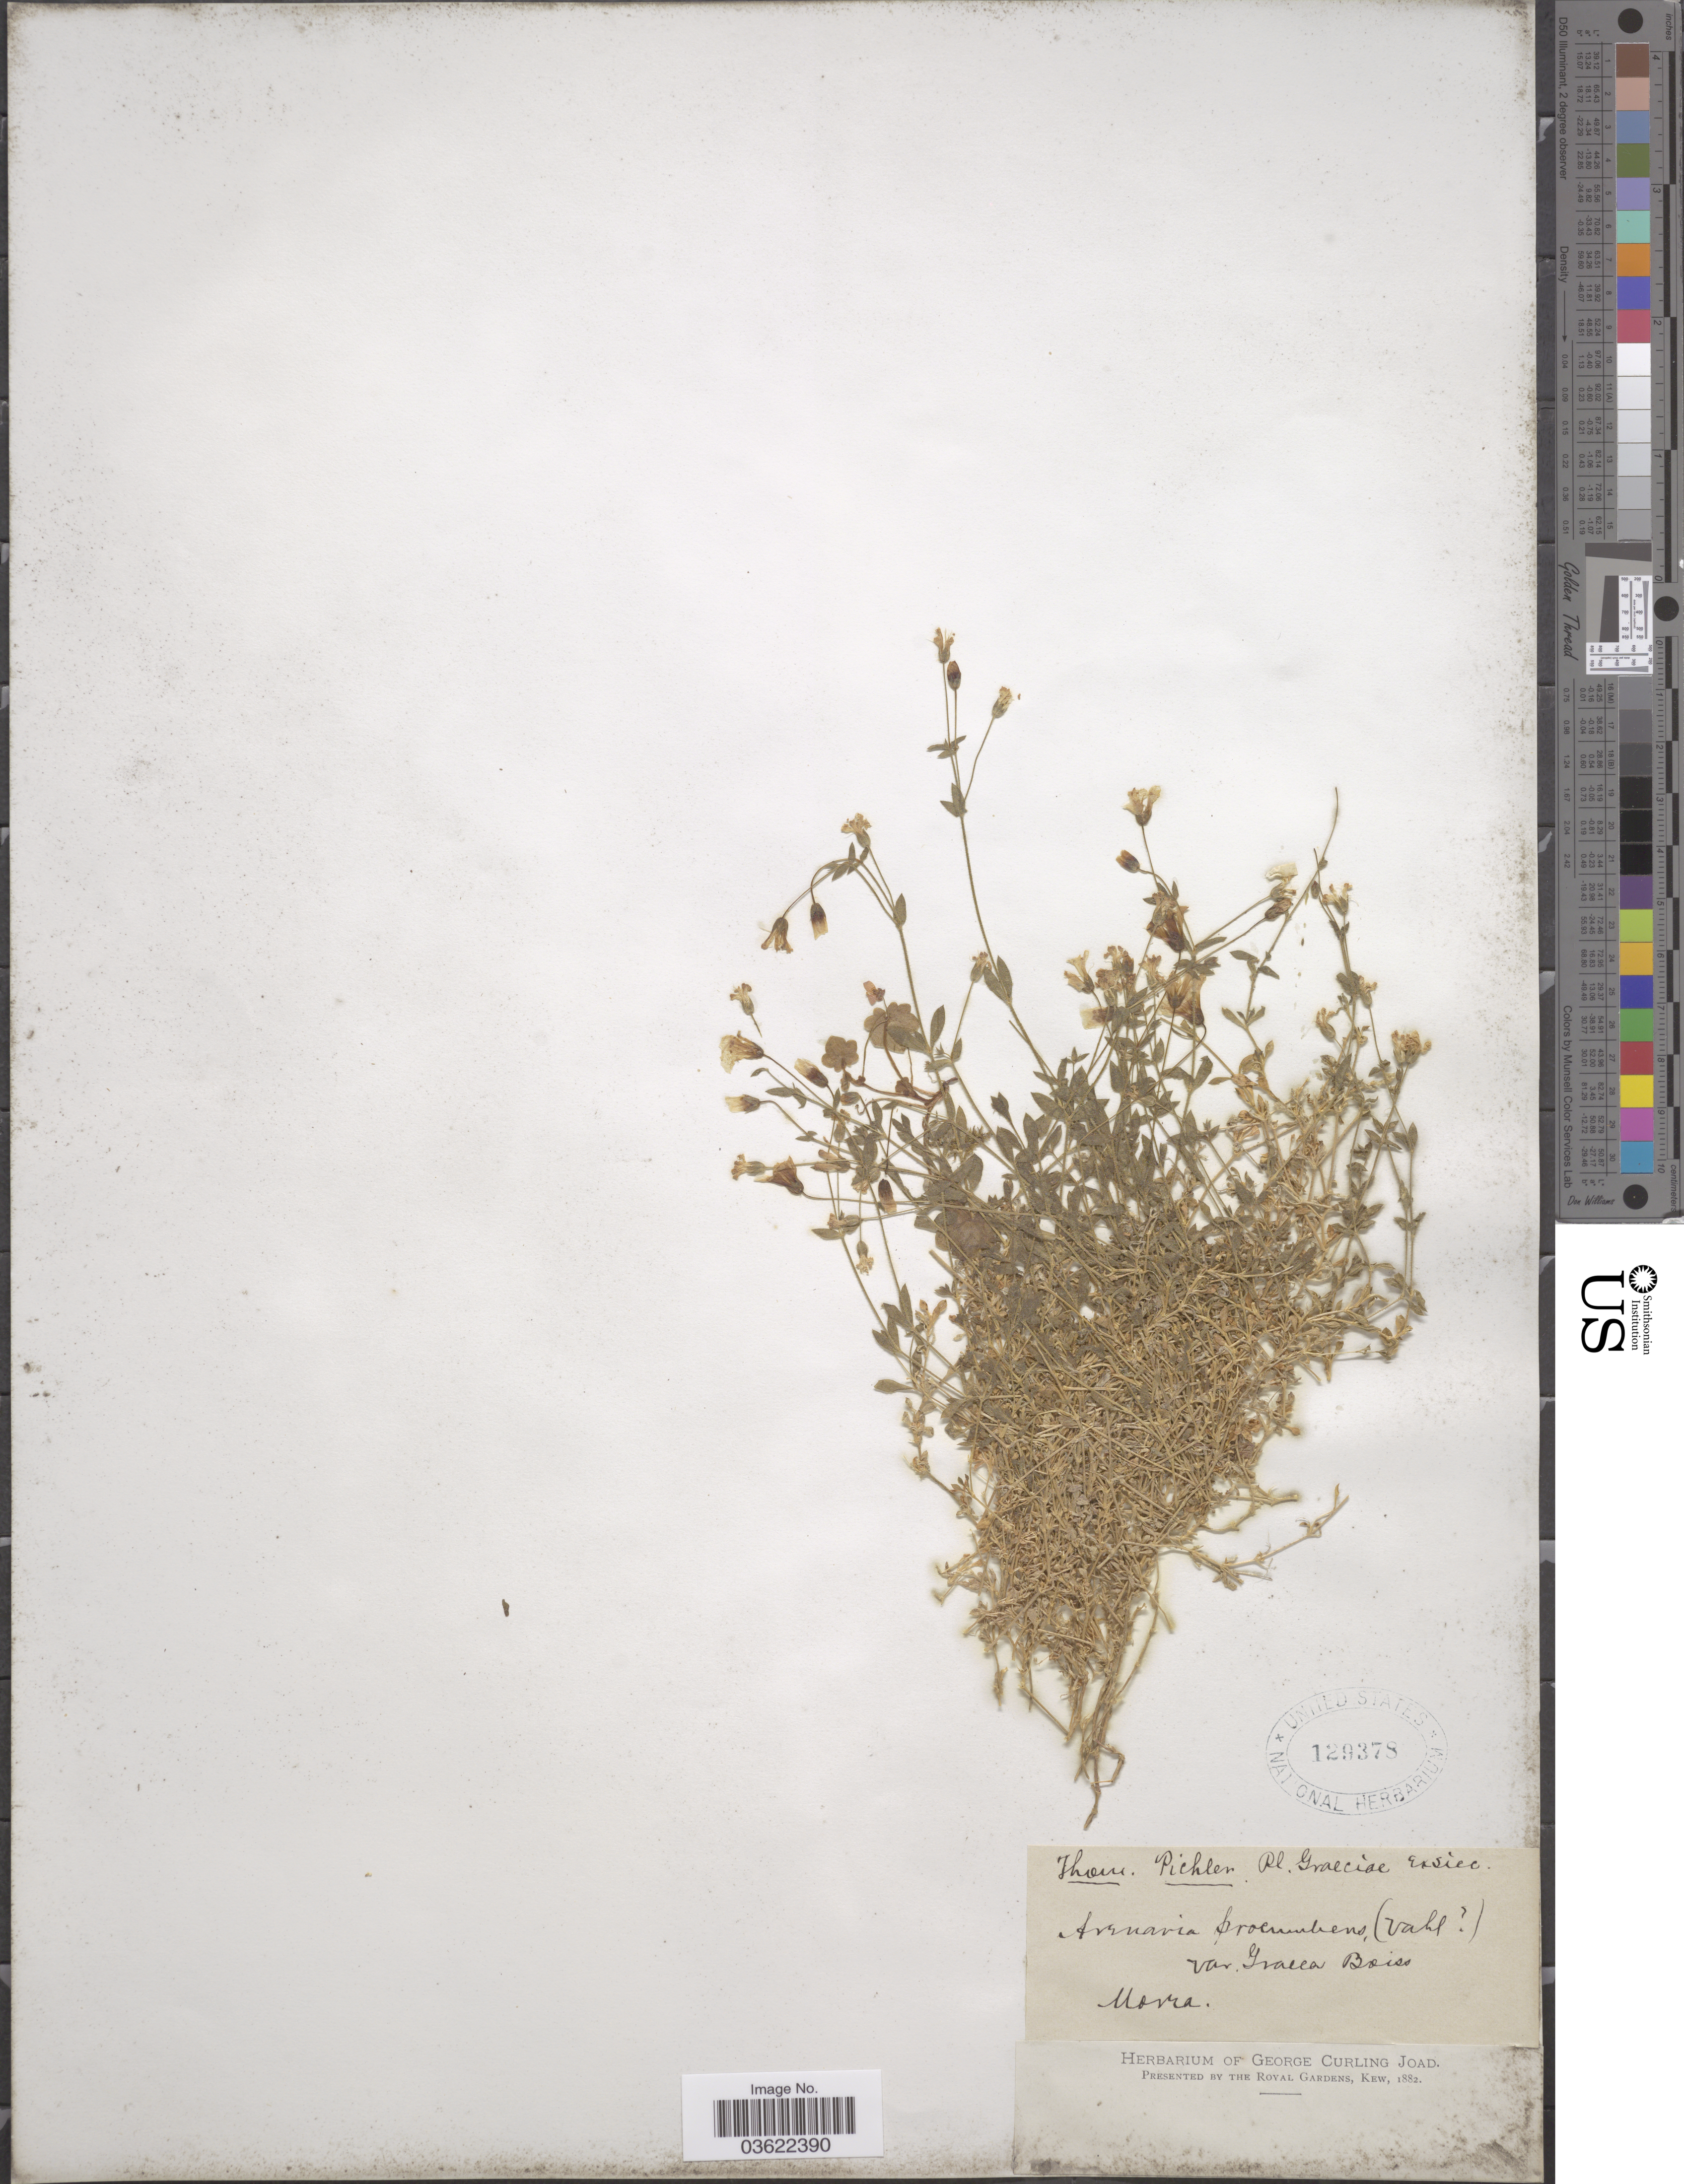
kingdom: Plantae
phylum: Tracheophyta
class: Magnoliopsida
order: Caryophyllales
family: Caryophyllaceae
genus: Arenaria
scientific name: Arenaria procumbens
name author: Vahl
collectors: T. Pichler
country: Greece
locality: Graeciæ. Moira.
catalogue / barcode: US 129378